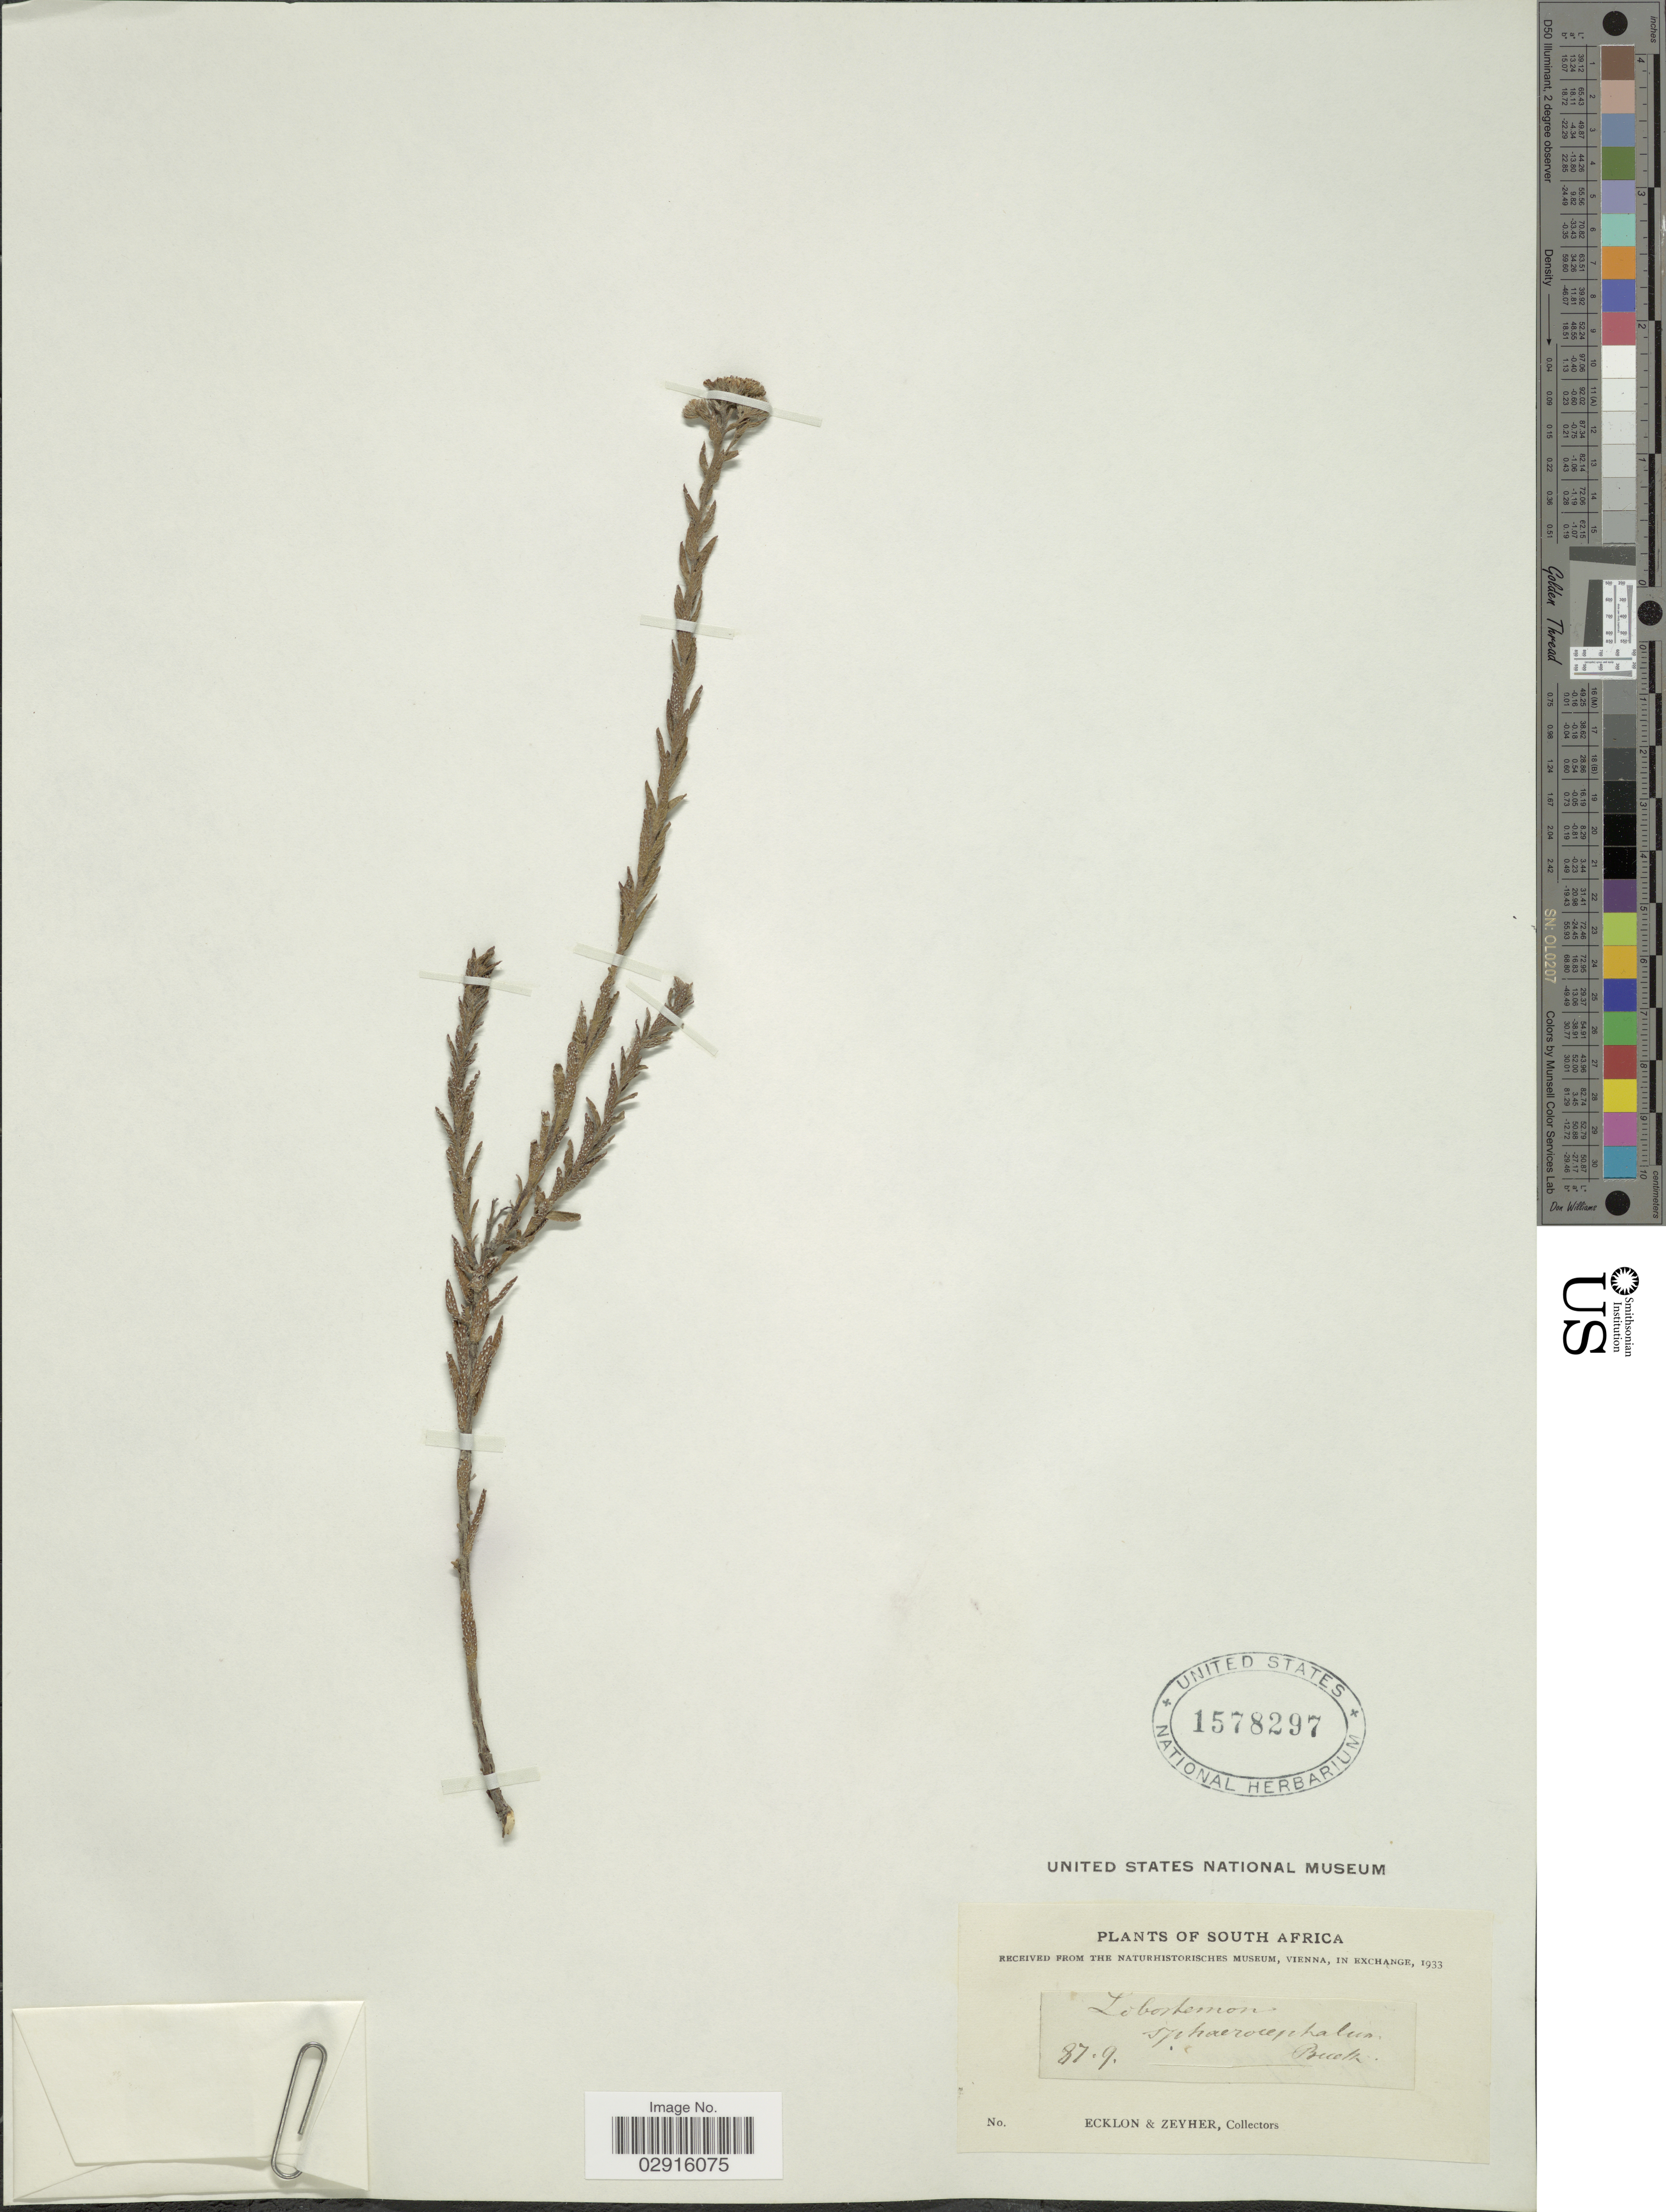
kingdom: Plantae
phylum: Tracheophyta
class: Magnoliopsida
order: Boraginales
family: Boraginaceae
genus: Lobostemon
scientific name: Lobostemon sphaerocephalus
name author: H. Buek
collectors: -. Ecklon & -. Zeyher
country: South Africa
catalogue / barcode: US 1578297